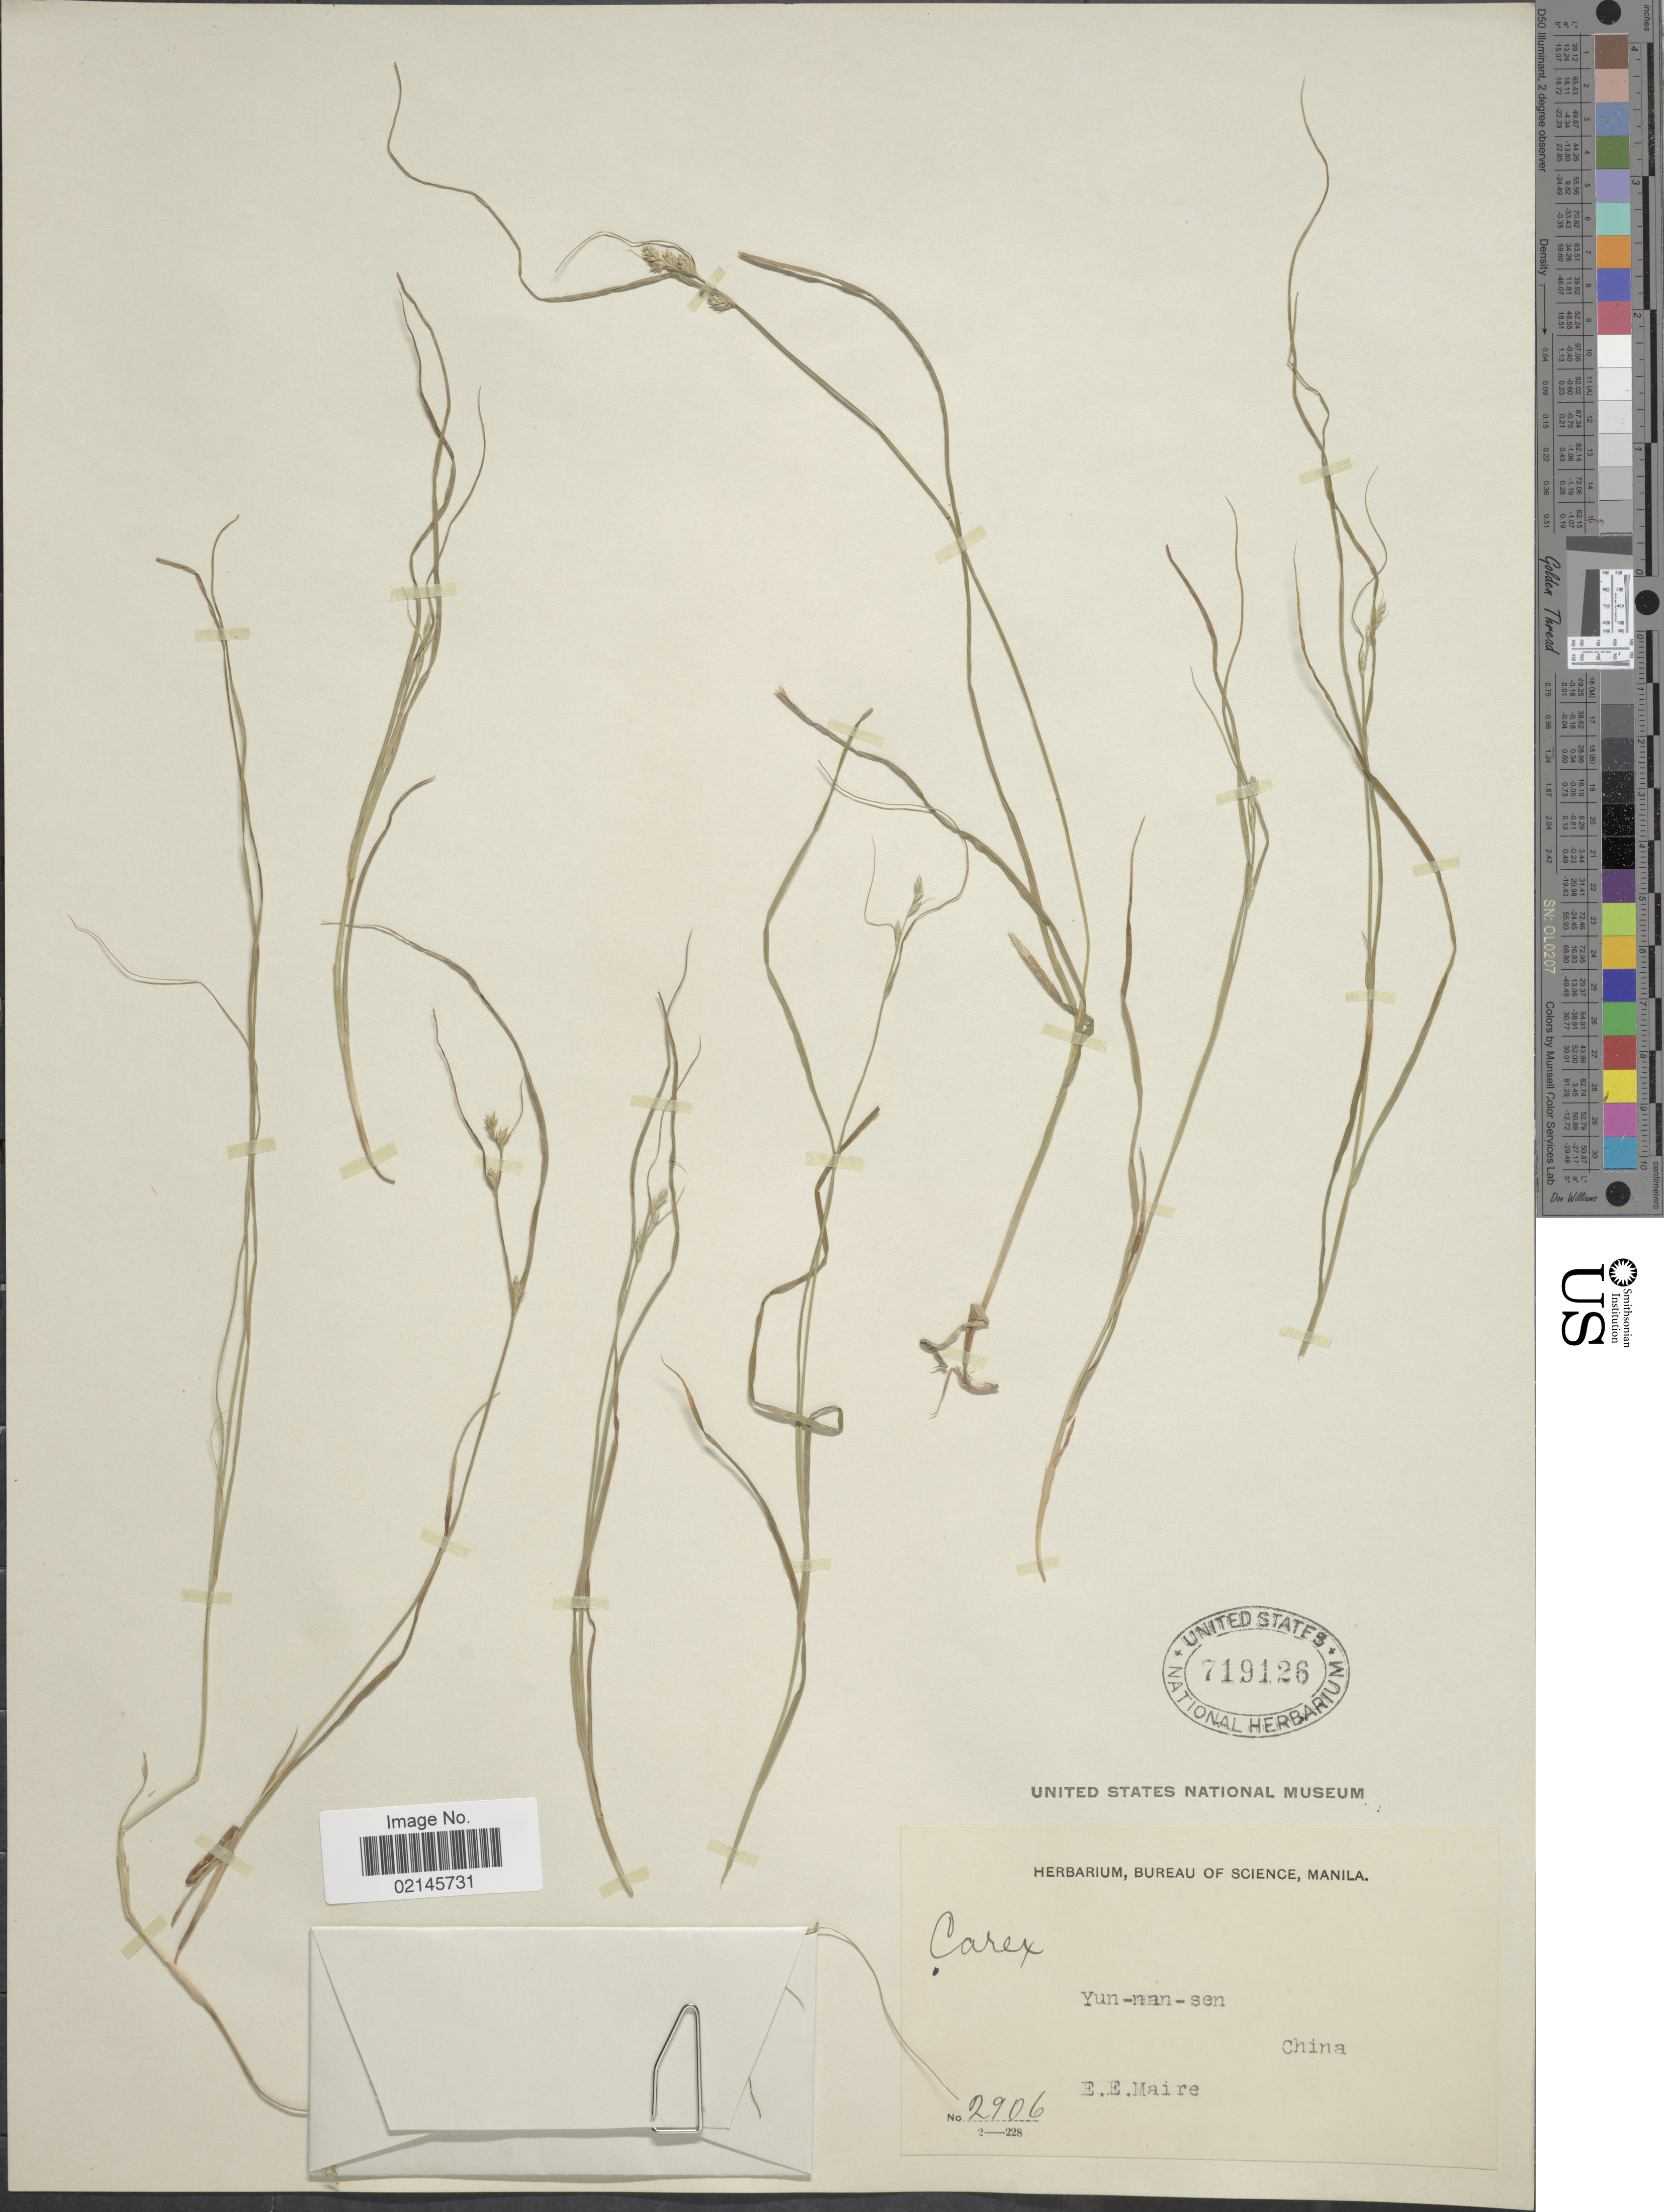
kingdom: Plantae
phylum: Tracheophyta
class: Liliopsida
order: Poales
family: Cyperaceae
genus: Carex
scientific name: Carex remota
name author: L.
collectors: E. E. Maire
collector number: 2906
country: China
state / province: Yunnan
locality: Yun-nan-sen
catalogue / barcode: US 719126